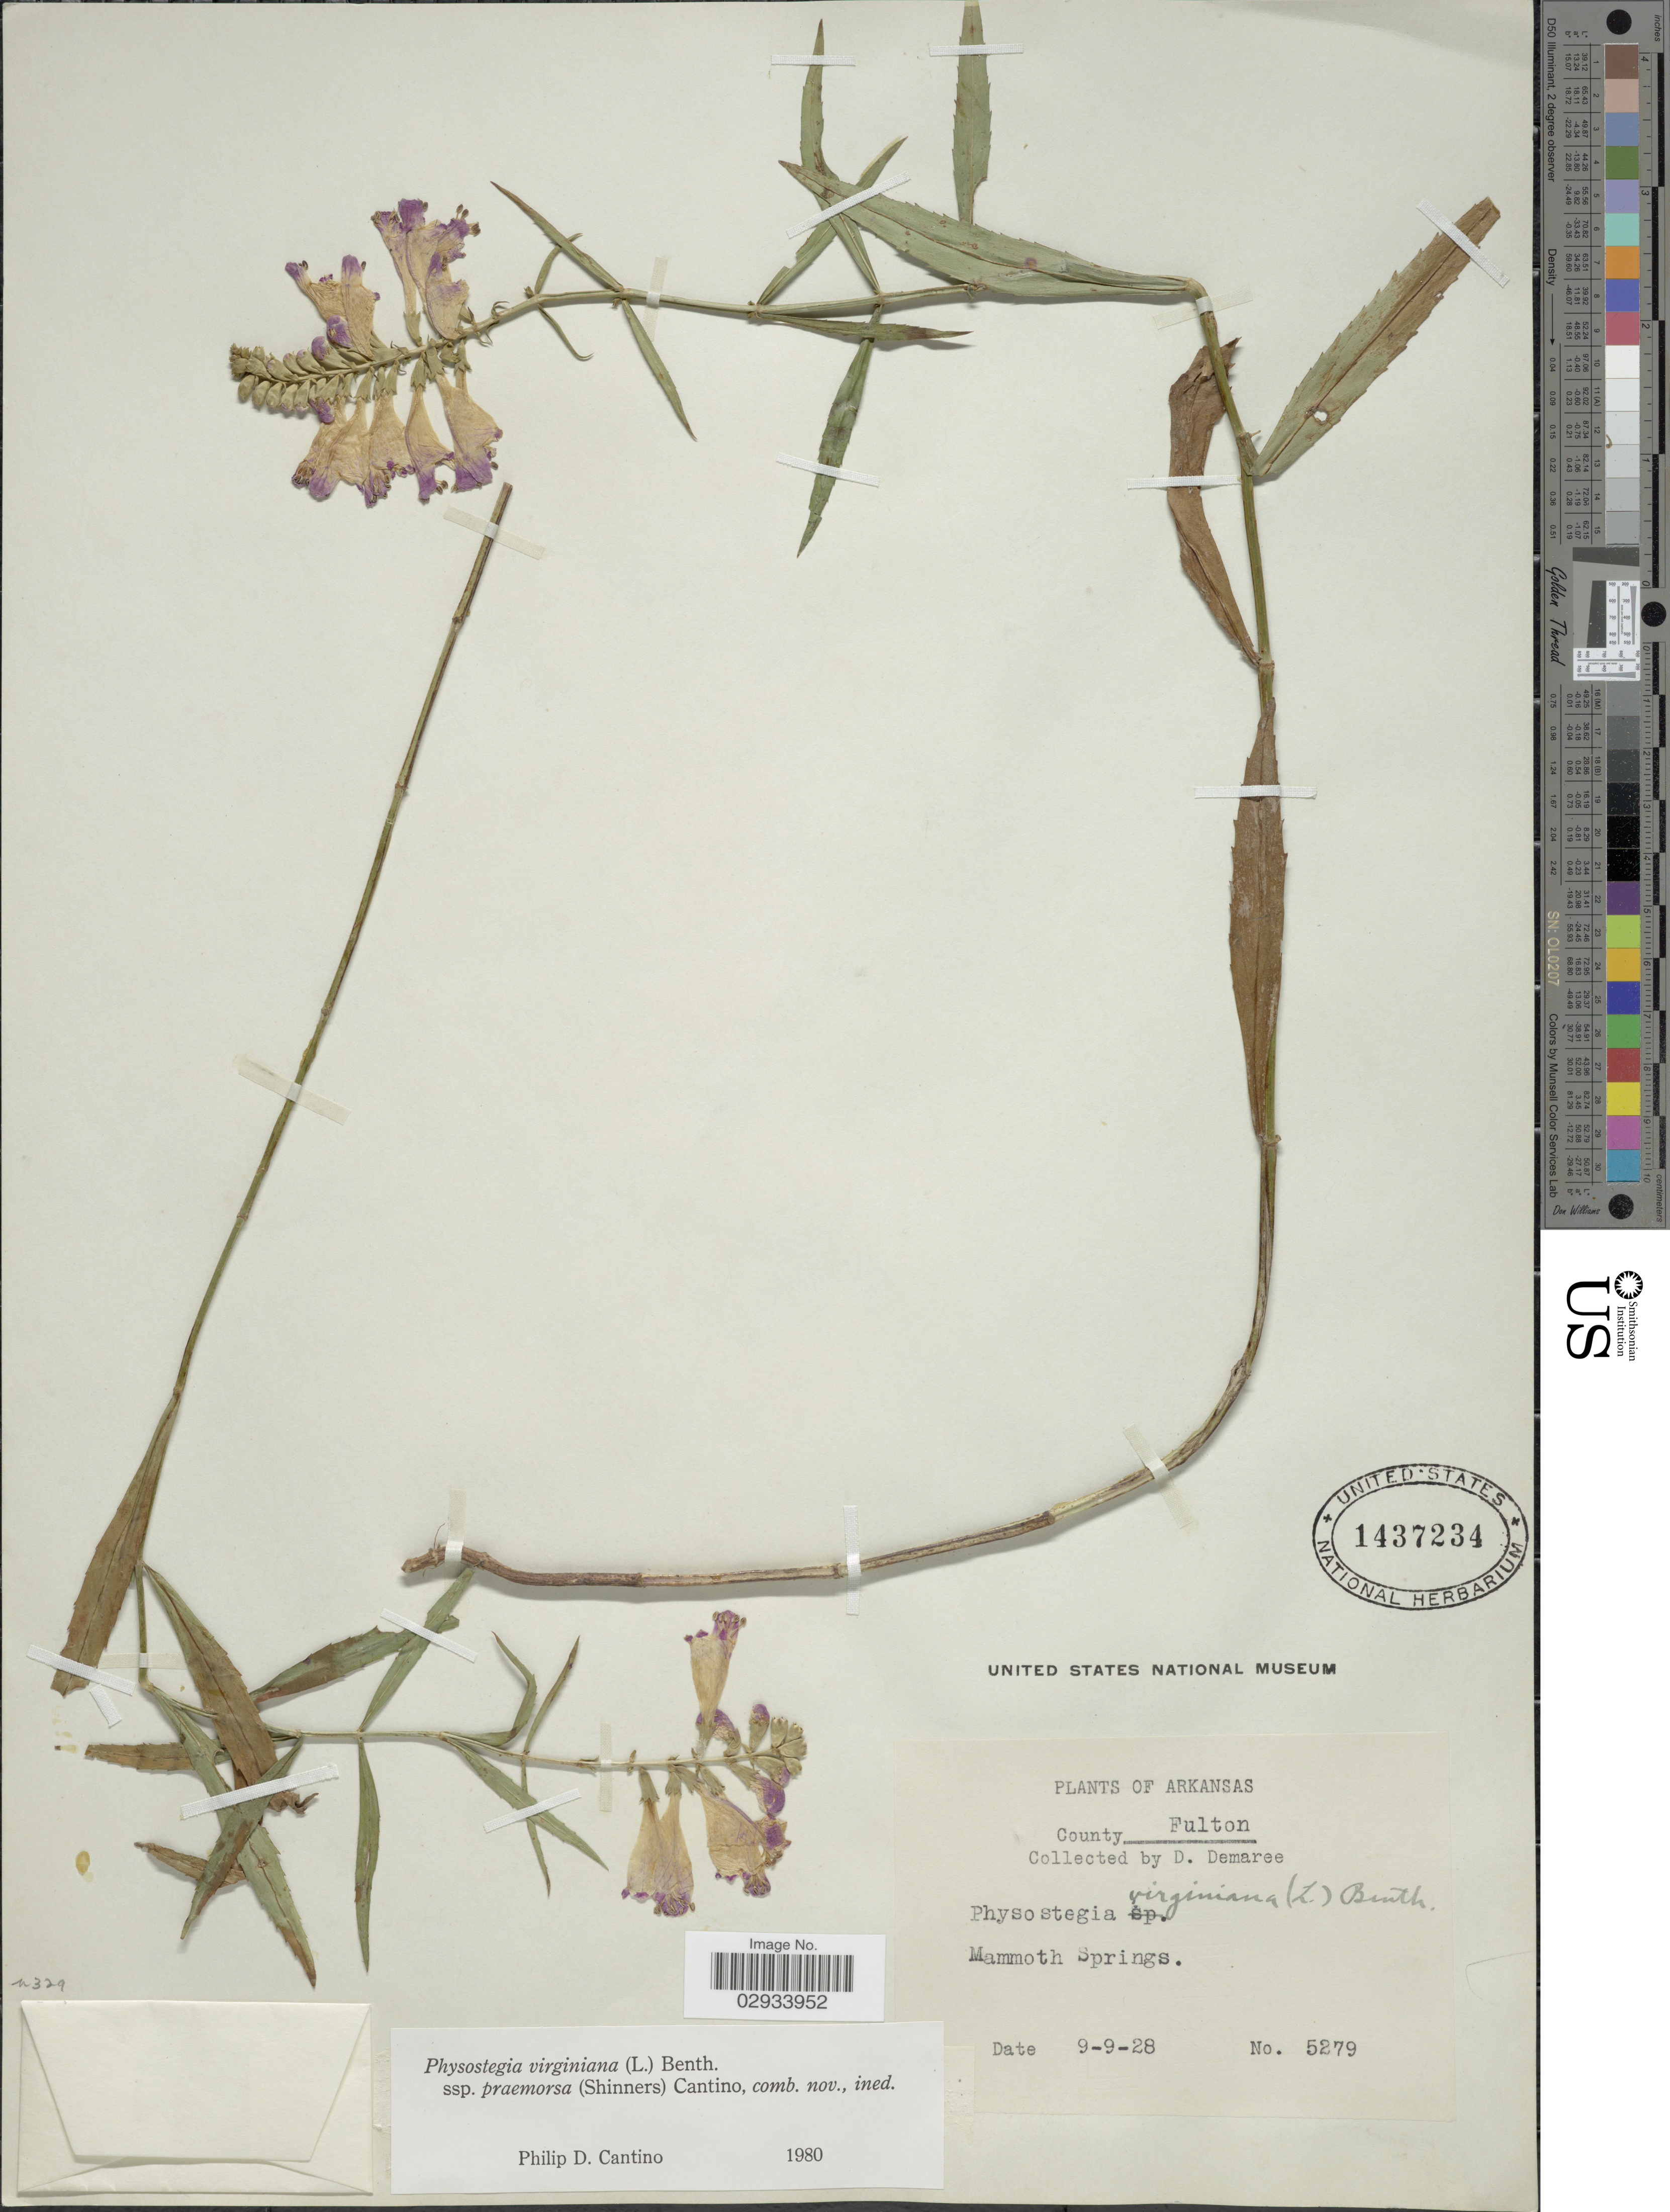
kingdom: Plantae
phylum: Tracheophyta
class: Magnoliopsida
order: Lamiales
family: Lamiaceae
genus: Physostegia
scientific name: Physostegia virginiana subsp. praemorsa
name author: (Shinners) P.D. Cantino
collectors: D. Demaree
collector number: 5279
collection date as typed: Transcribed d/m/y: 9/9/28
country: United States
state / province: Arkansas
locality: County Fulton, Mammoth Springs.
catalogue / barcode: US 1437234